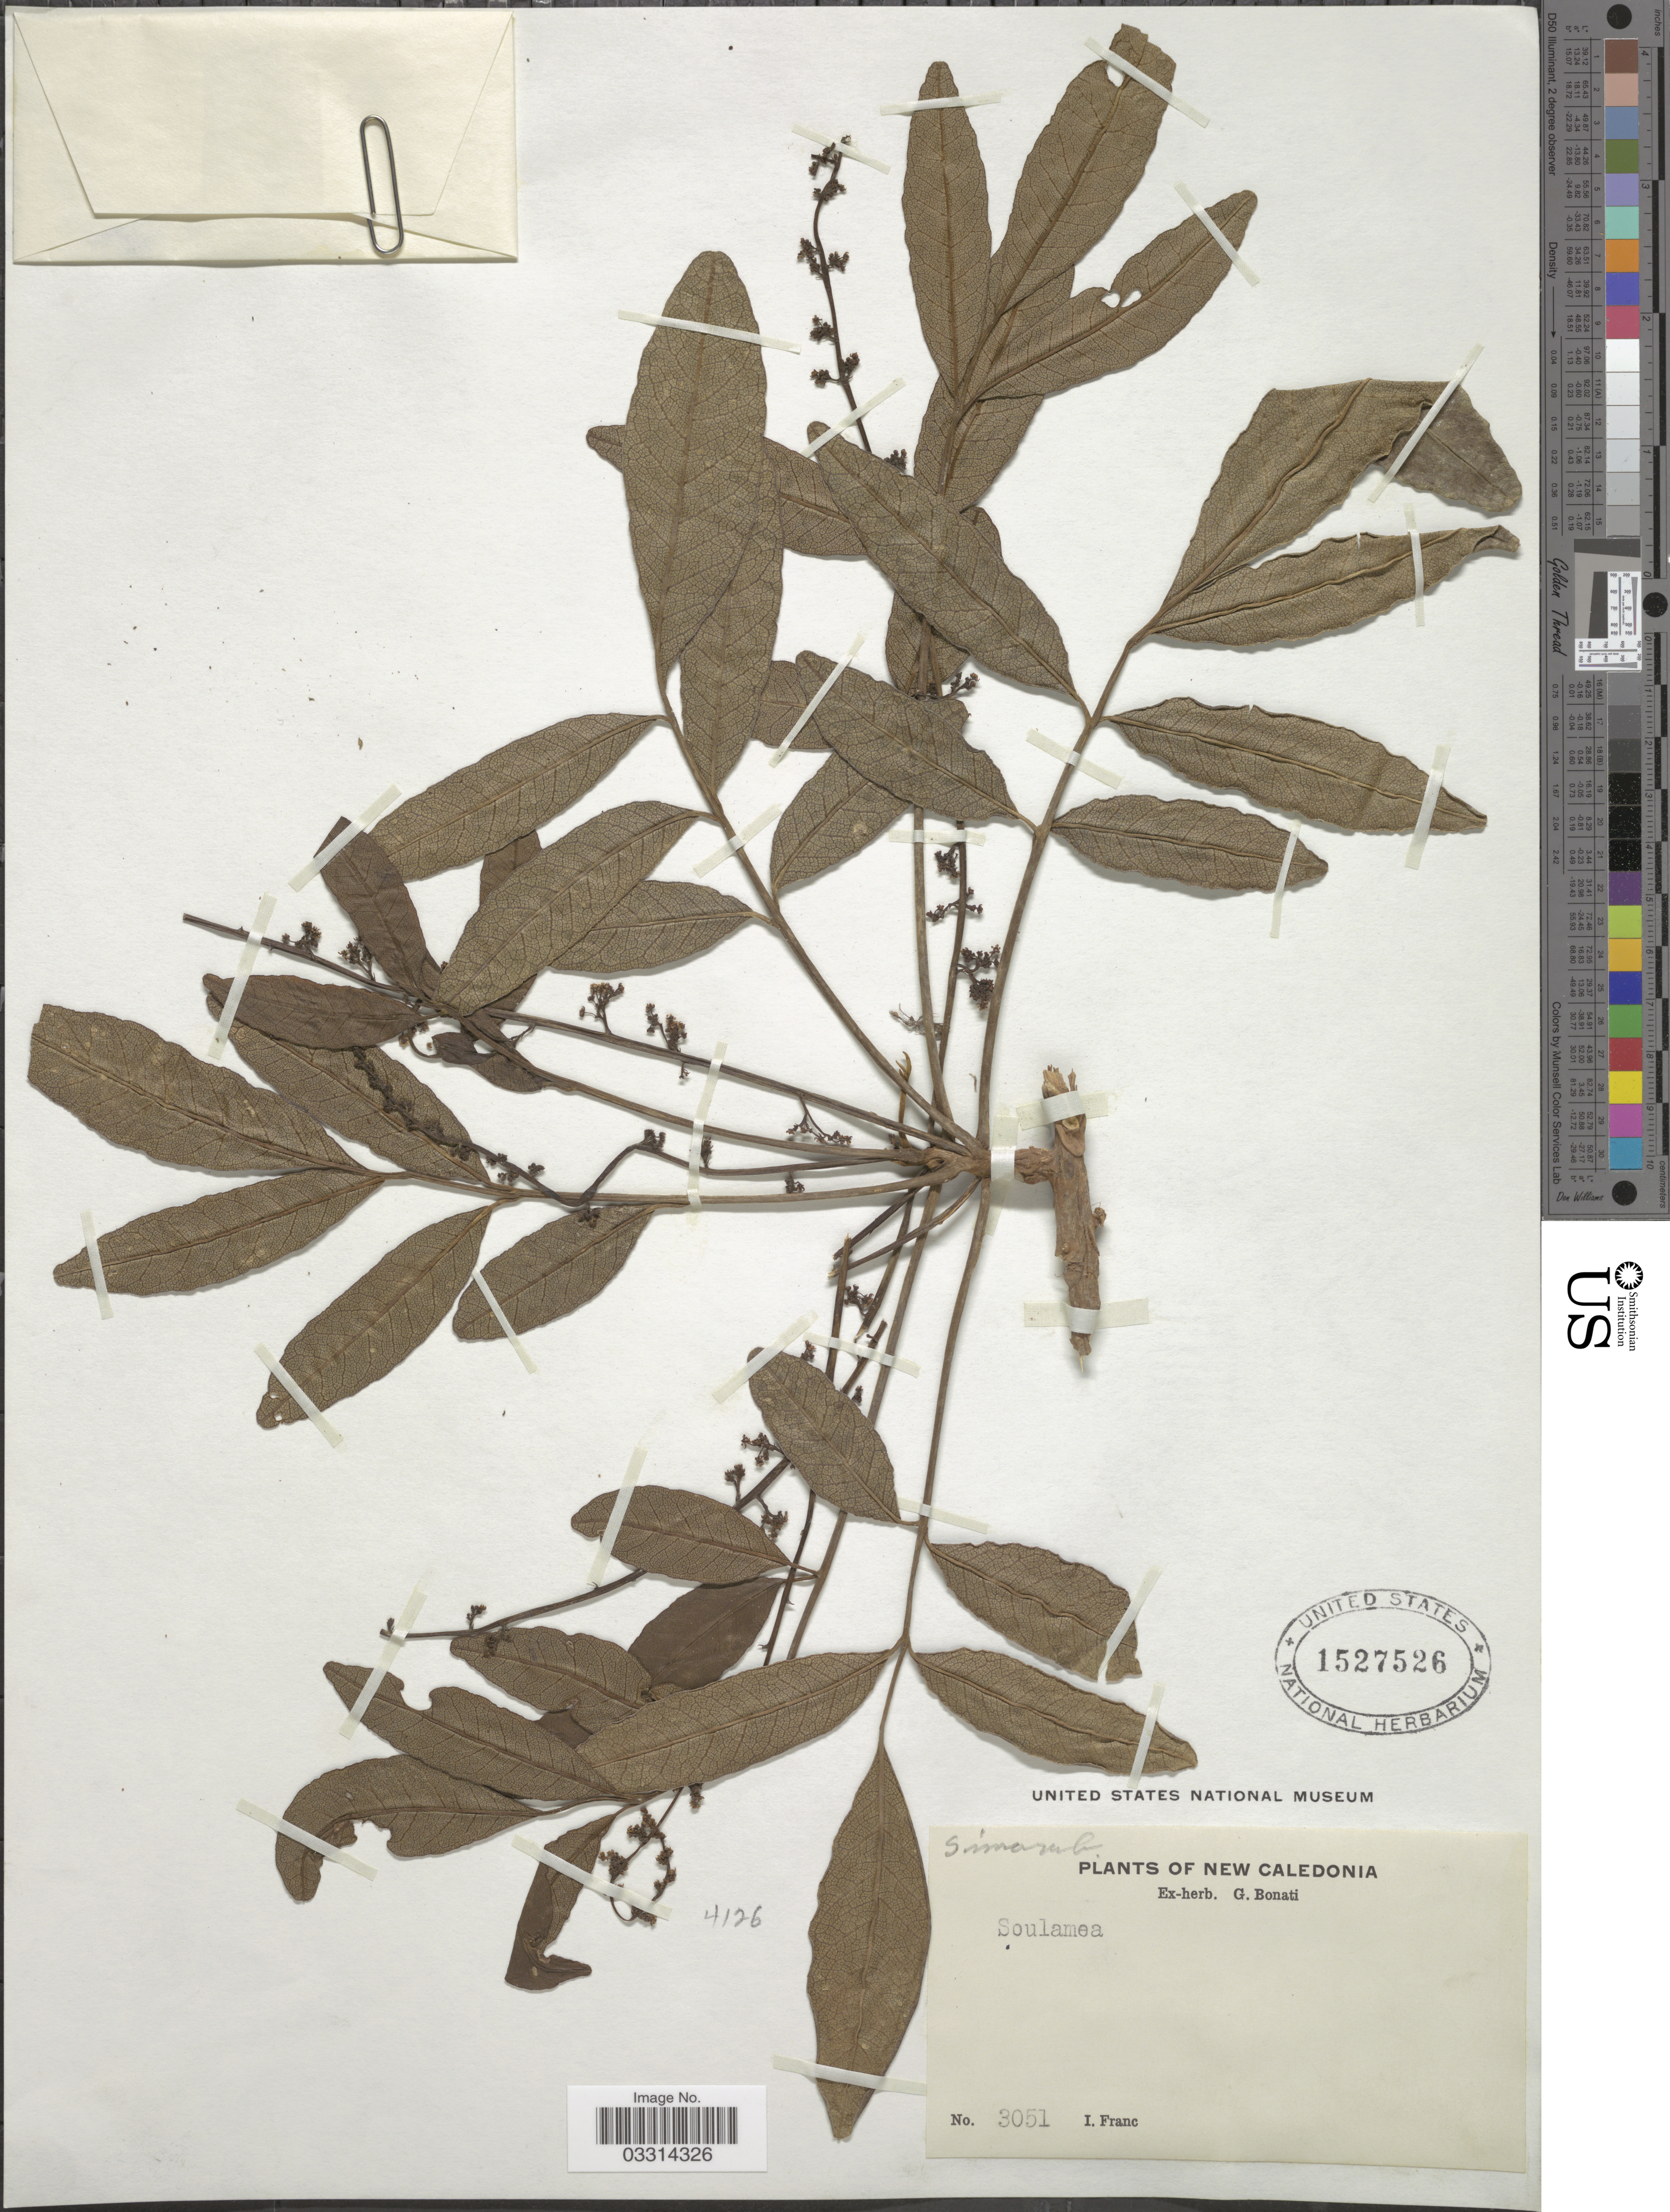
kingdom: Plantae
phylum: Tracheophyta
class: Magnoliopsida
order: Sapindales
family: Simaroubaceae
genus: Soulamea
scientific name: Soulamea fraxinifolia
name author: Brongn. & Gris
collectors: I. Franc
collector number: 3051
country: New Caledonia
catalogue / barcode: US 1527526